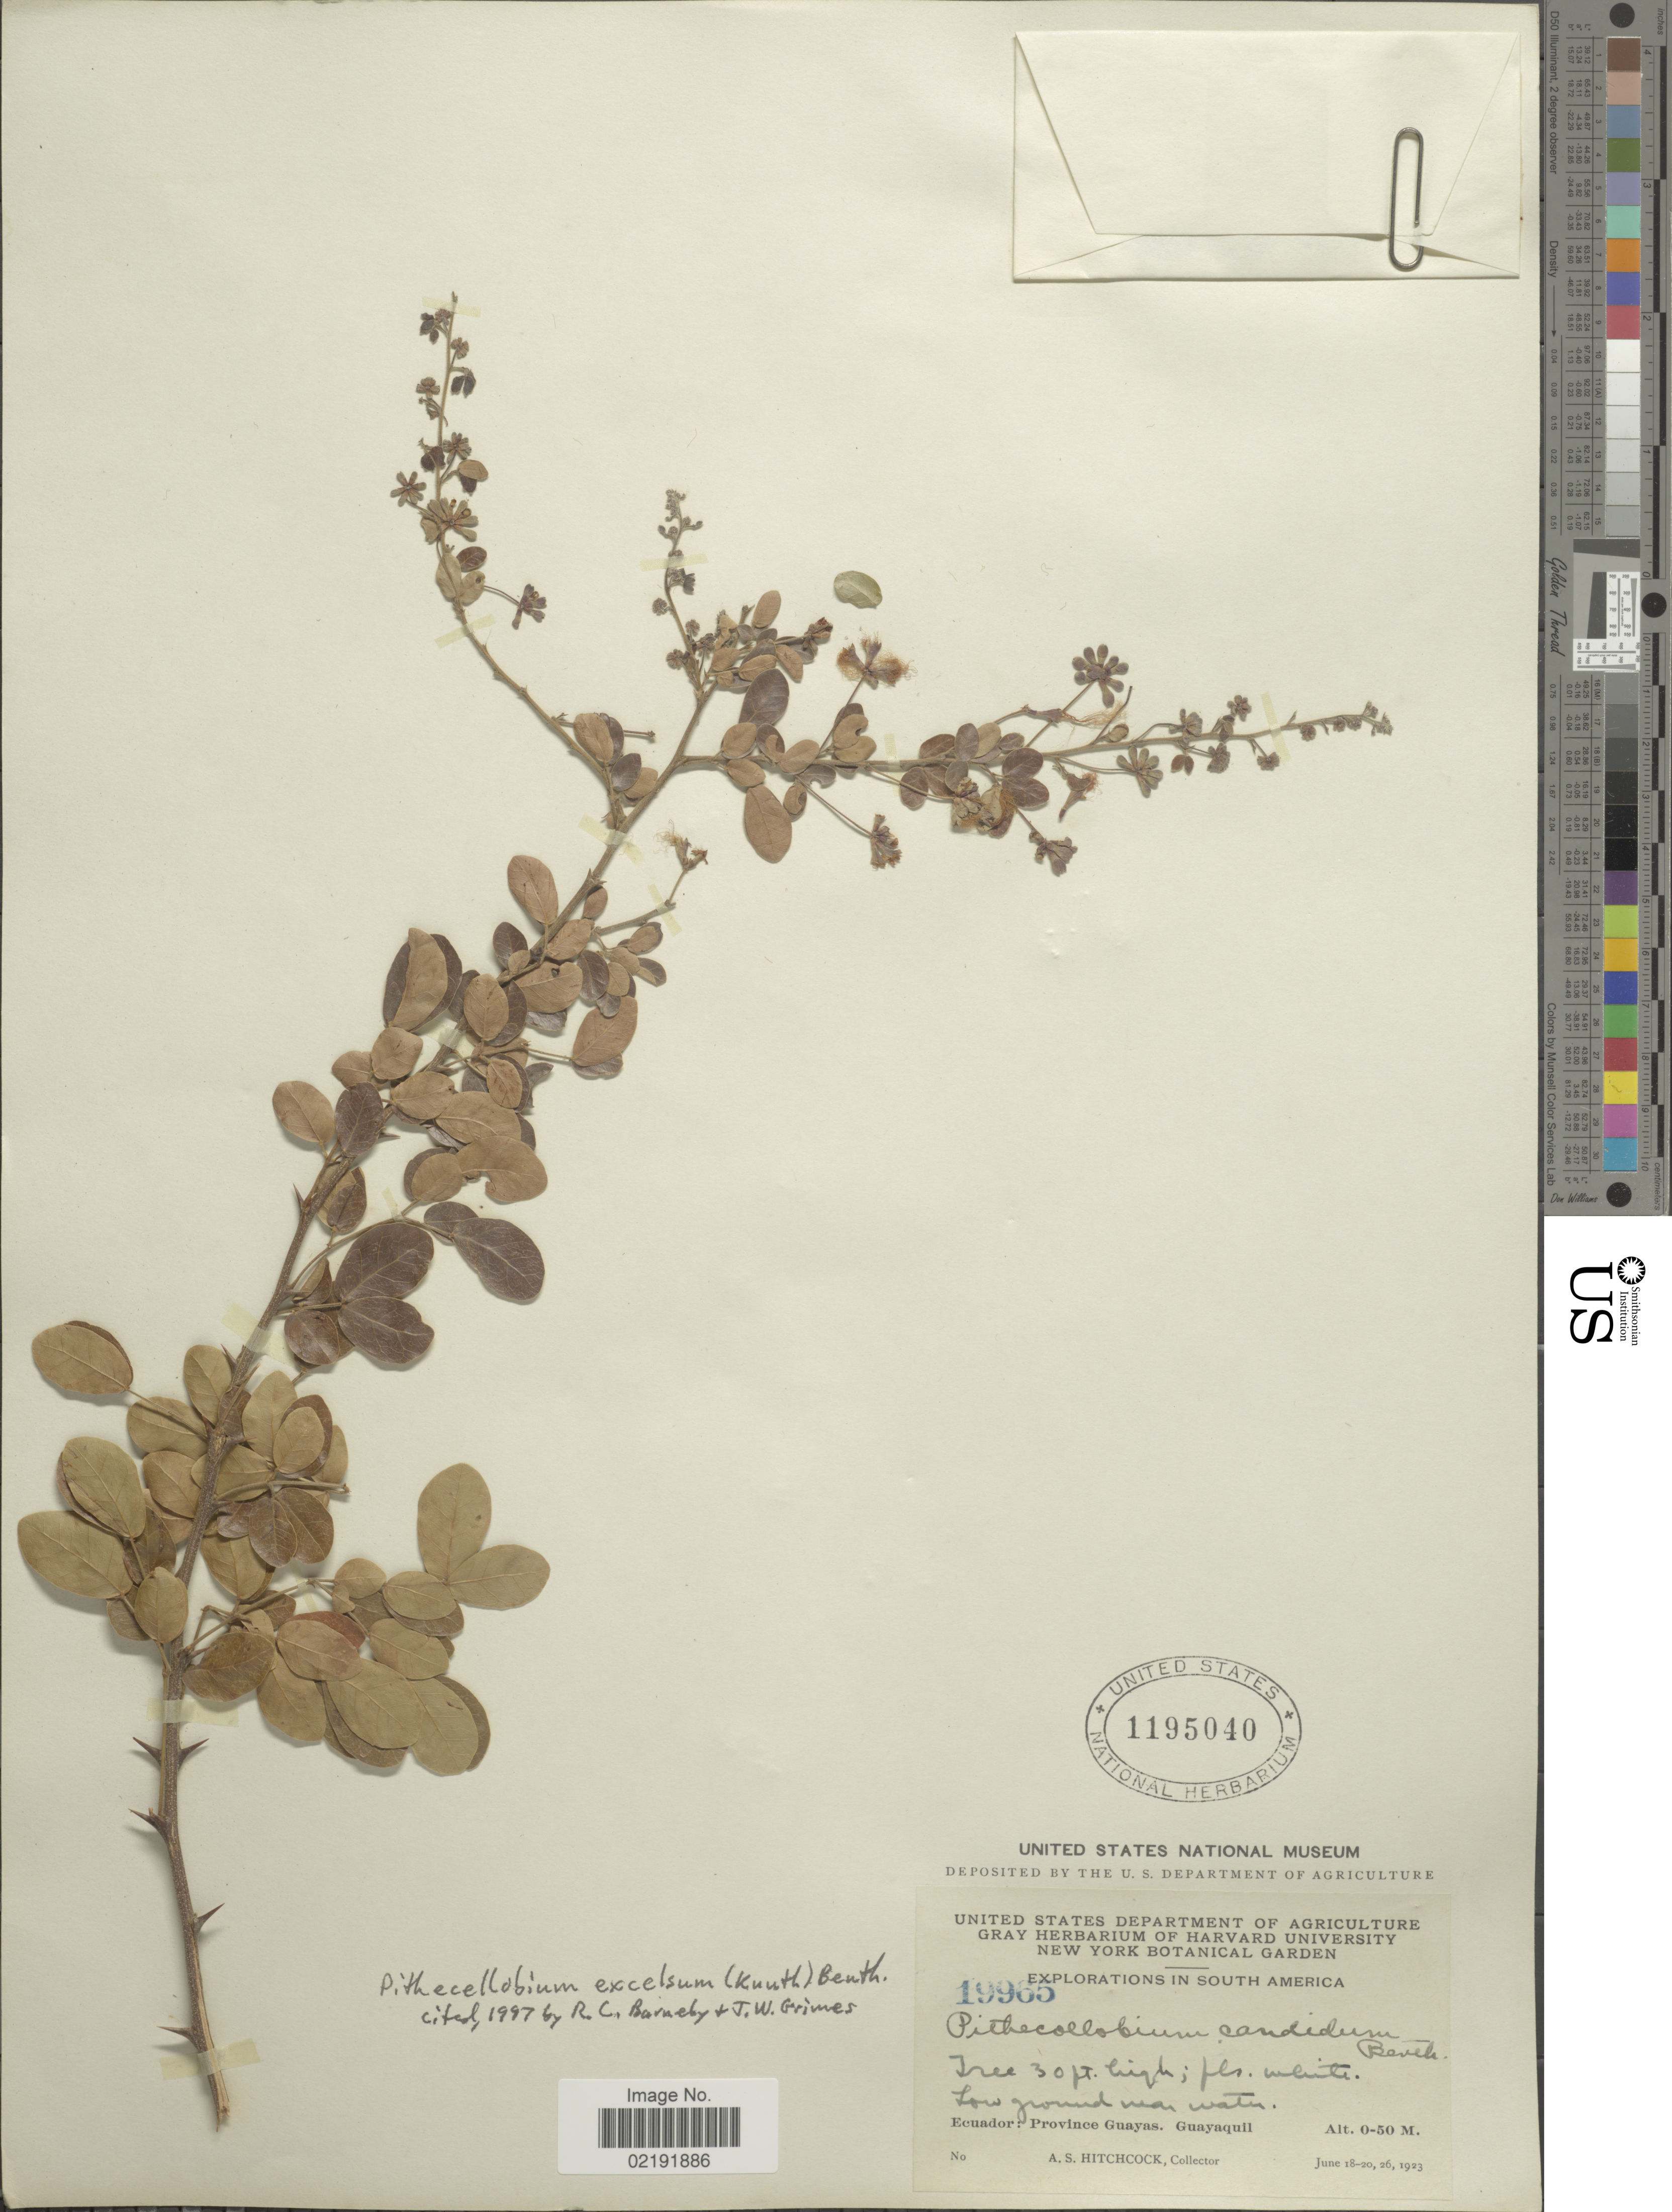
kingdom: Plantae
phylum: Tracheophyta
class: Magnoliopsida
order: Fabales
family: Fabaceae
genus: Pithecellobium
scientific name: Pithecellobium excelsum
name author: (Kunth) Mart.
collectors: A. S. Hitchcock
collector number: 19965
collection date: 1923-06-18/1923-06-26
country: Ecuador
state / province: Guayas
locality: Ecuador: Province Guayas. Guayaquil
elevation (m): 0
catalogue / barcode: US 1195040